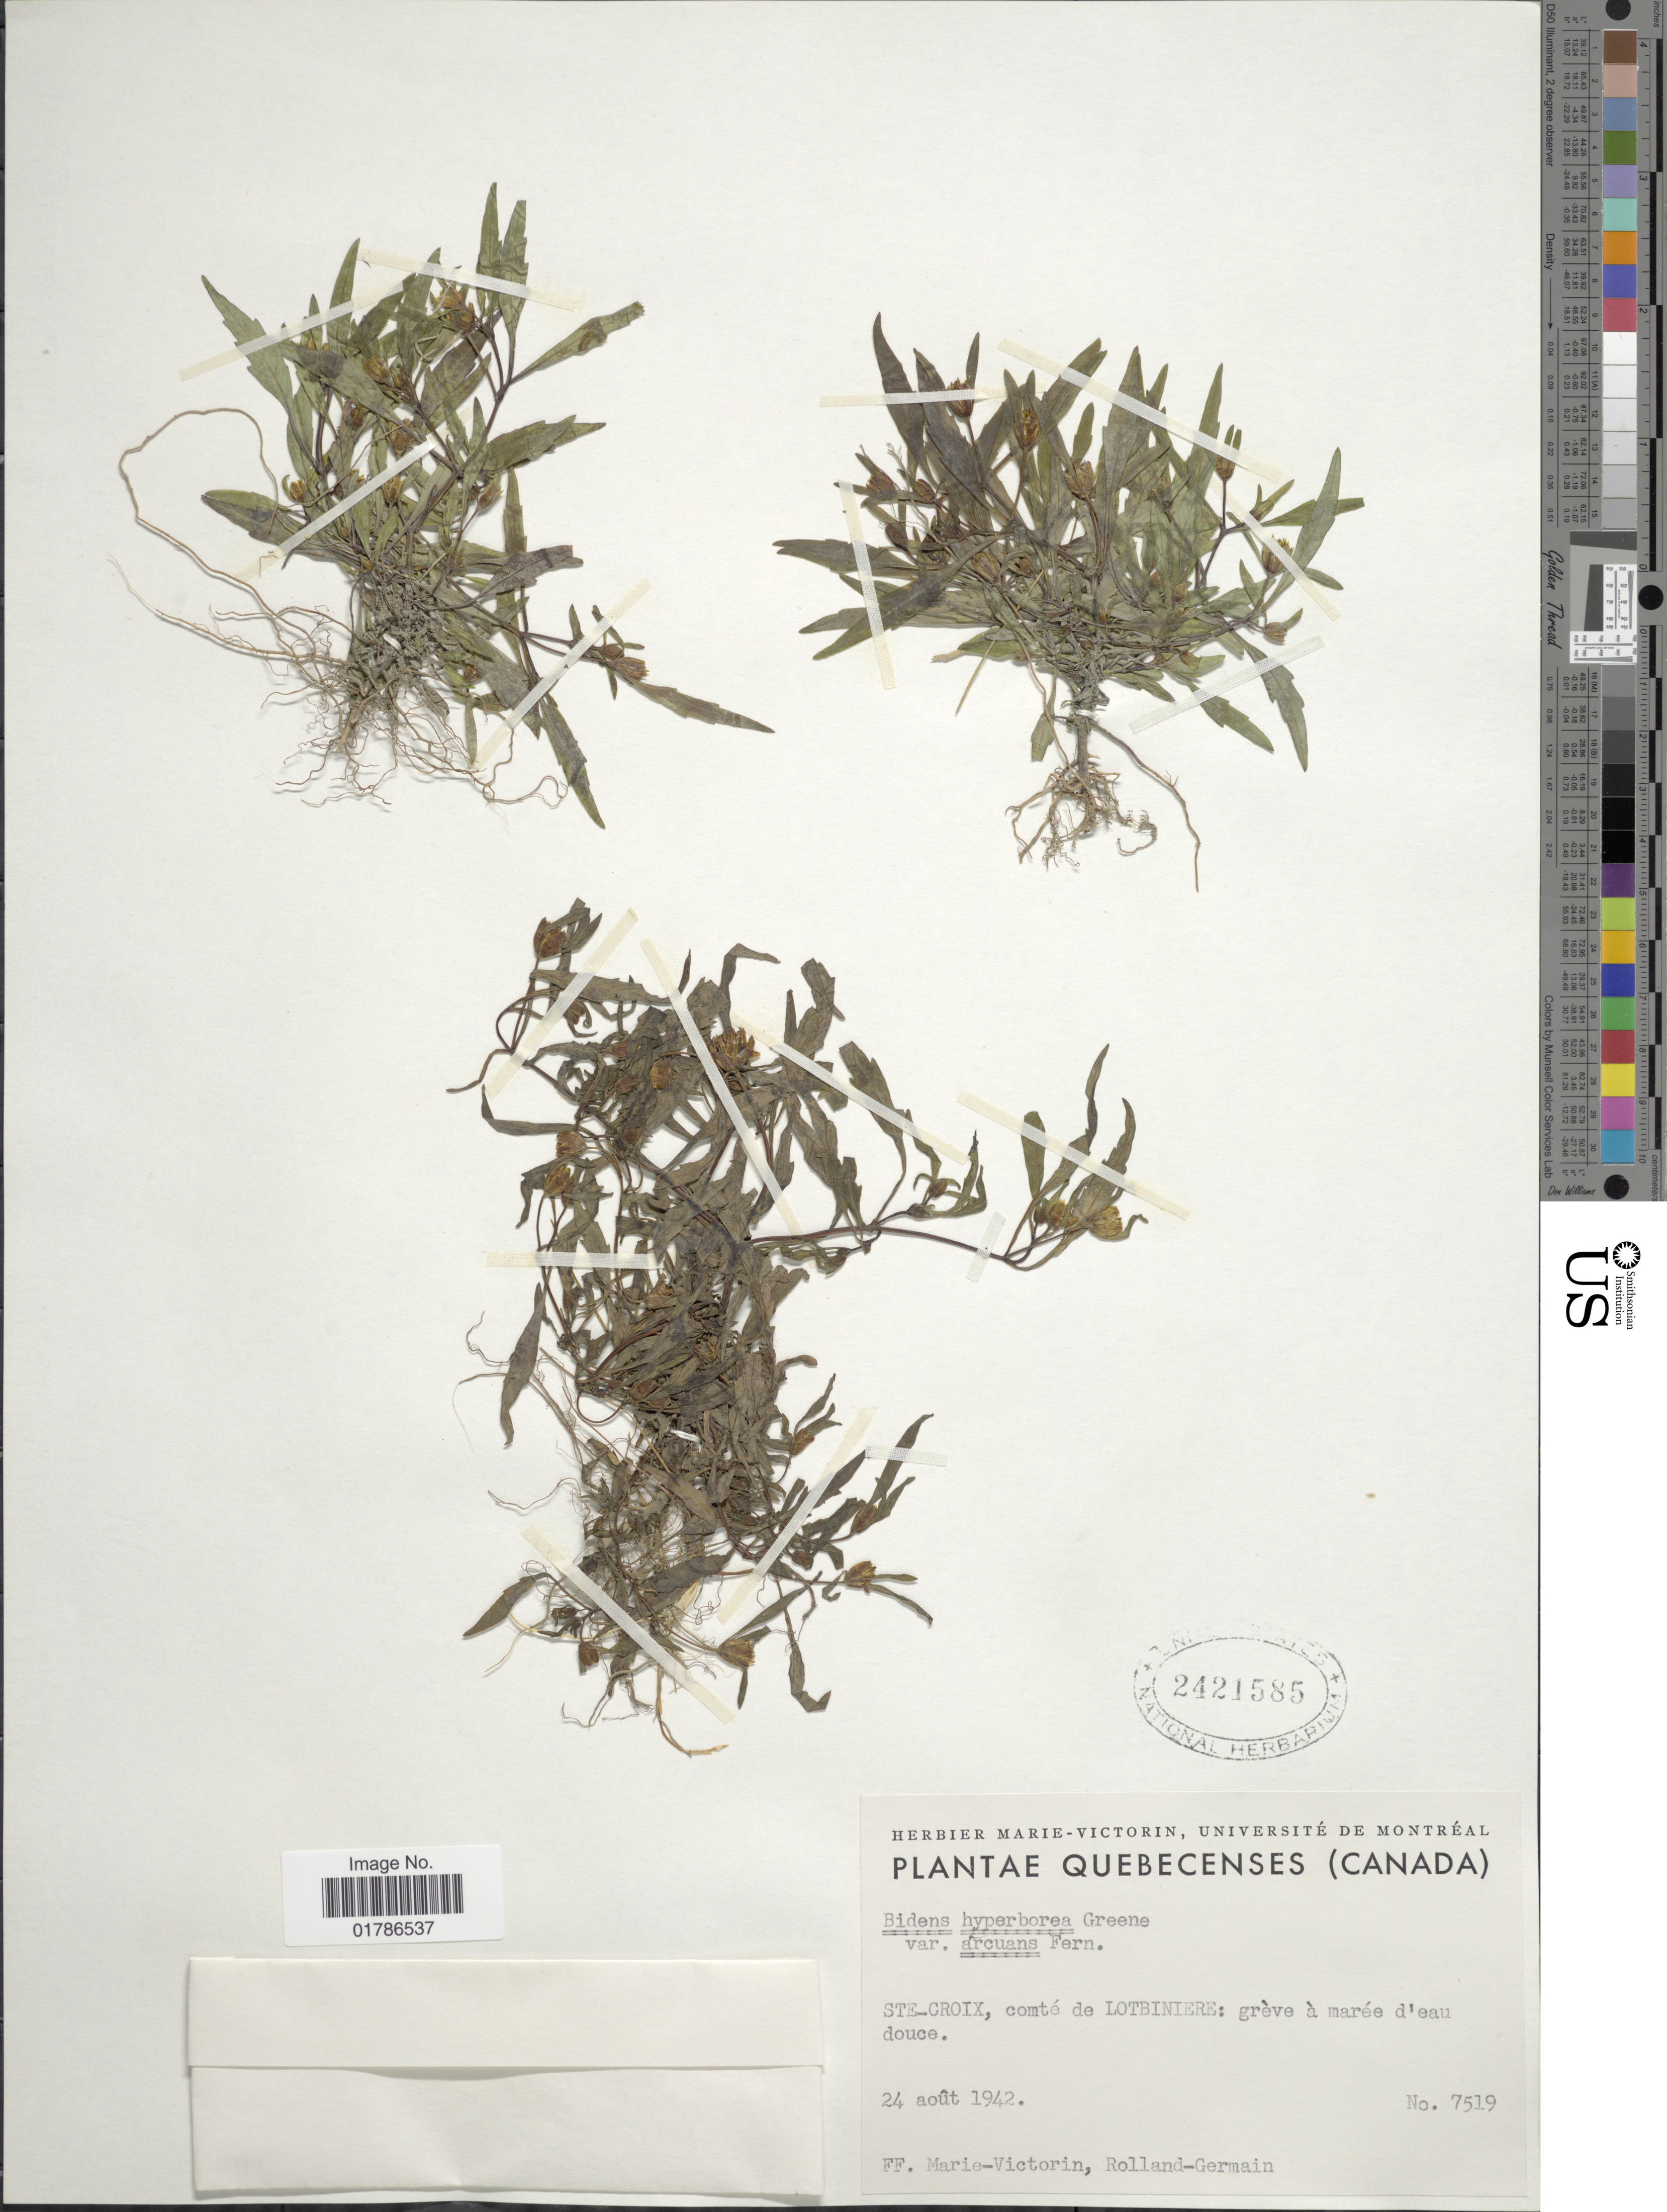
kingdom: Plantae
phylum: Tracheophyta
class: Magnoliopsida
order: Asterales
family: Asteraceae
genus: Bidens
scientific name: Bidens hyperborea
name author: Greene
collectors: F. Marie-Victorin & Rolland-Germain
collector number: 7519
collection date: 1942-08-24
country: Canada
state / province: Quebec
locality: Quebecenses, Ste-Croix, comte de Lotbiniere: greve a maree d'eau douce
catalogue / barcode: US 2421585